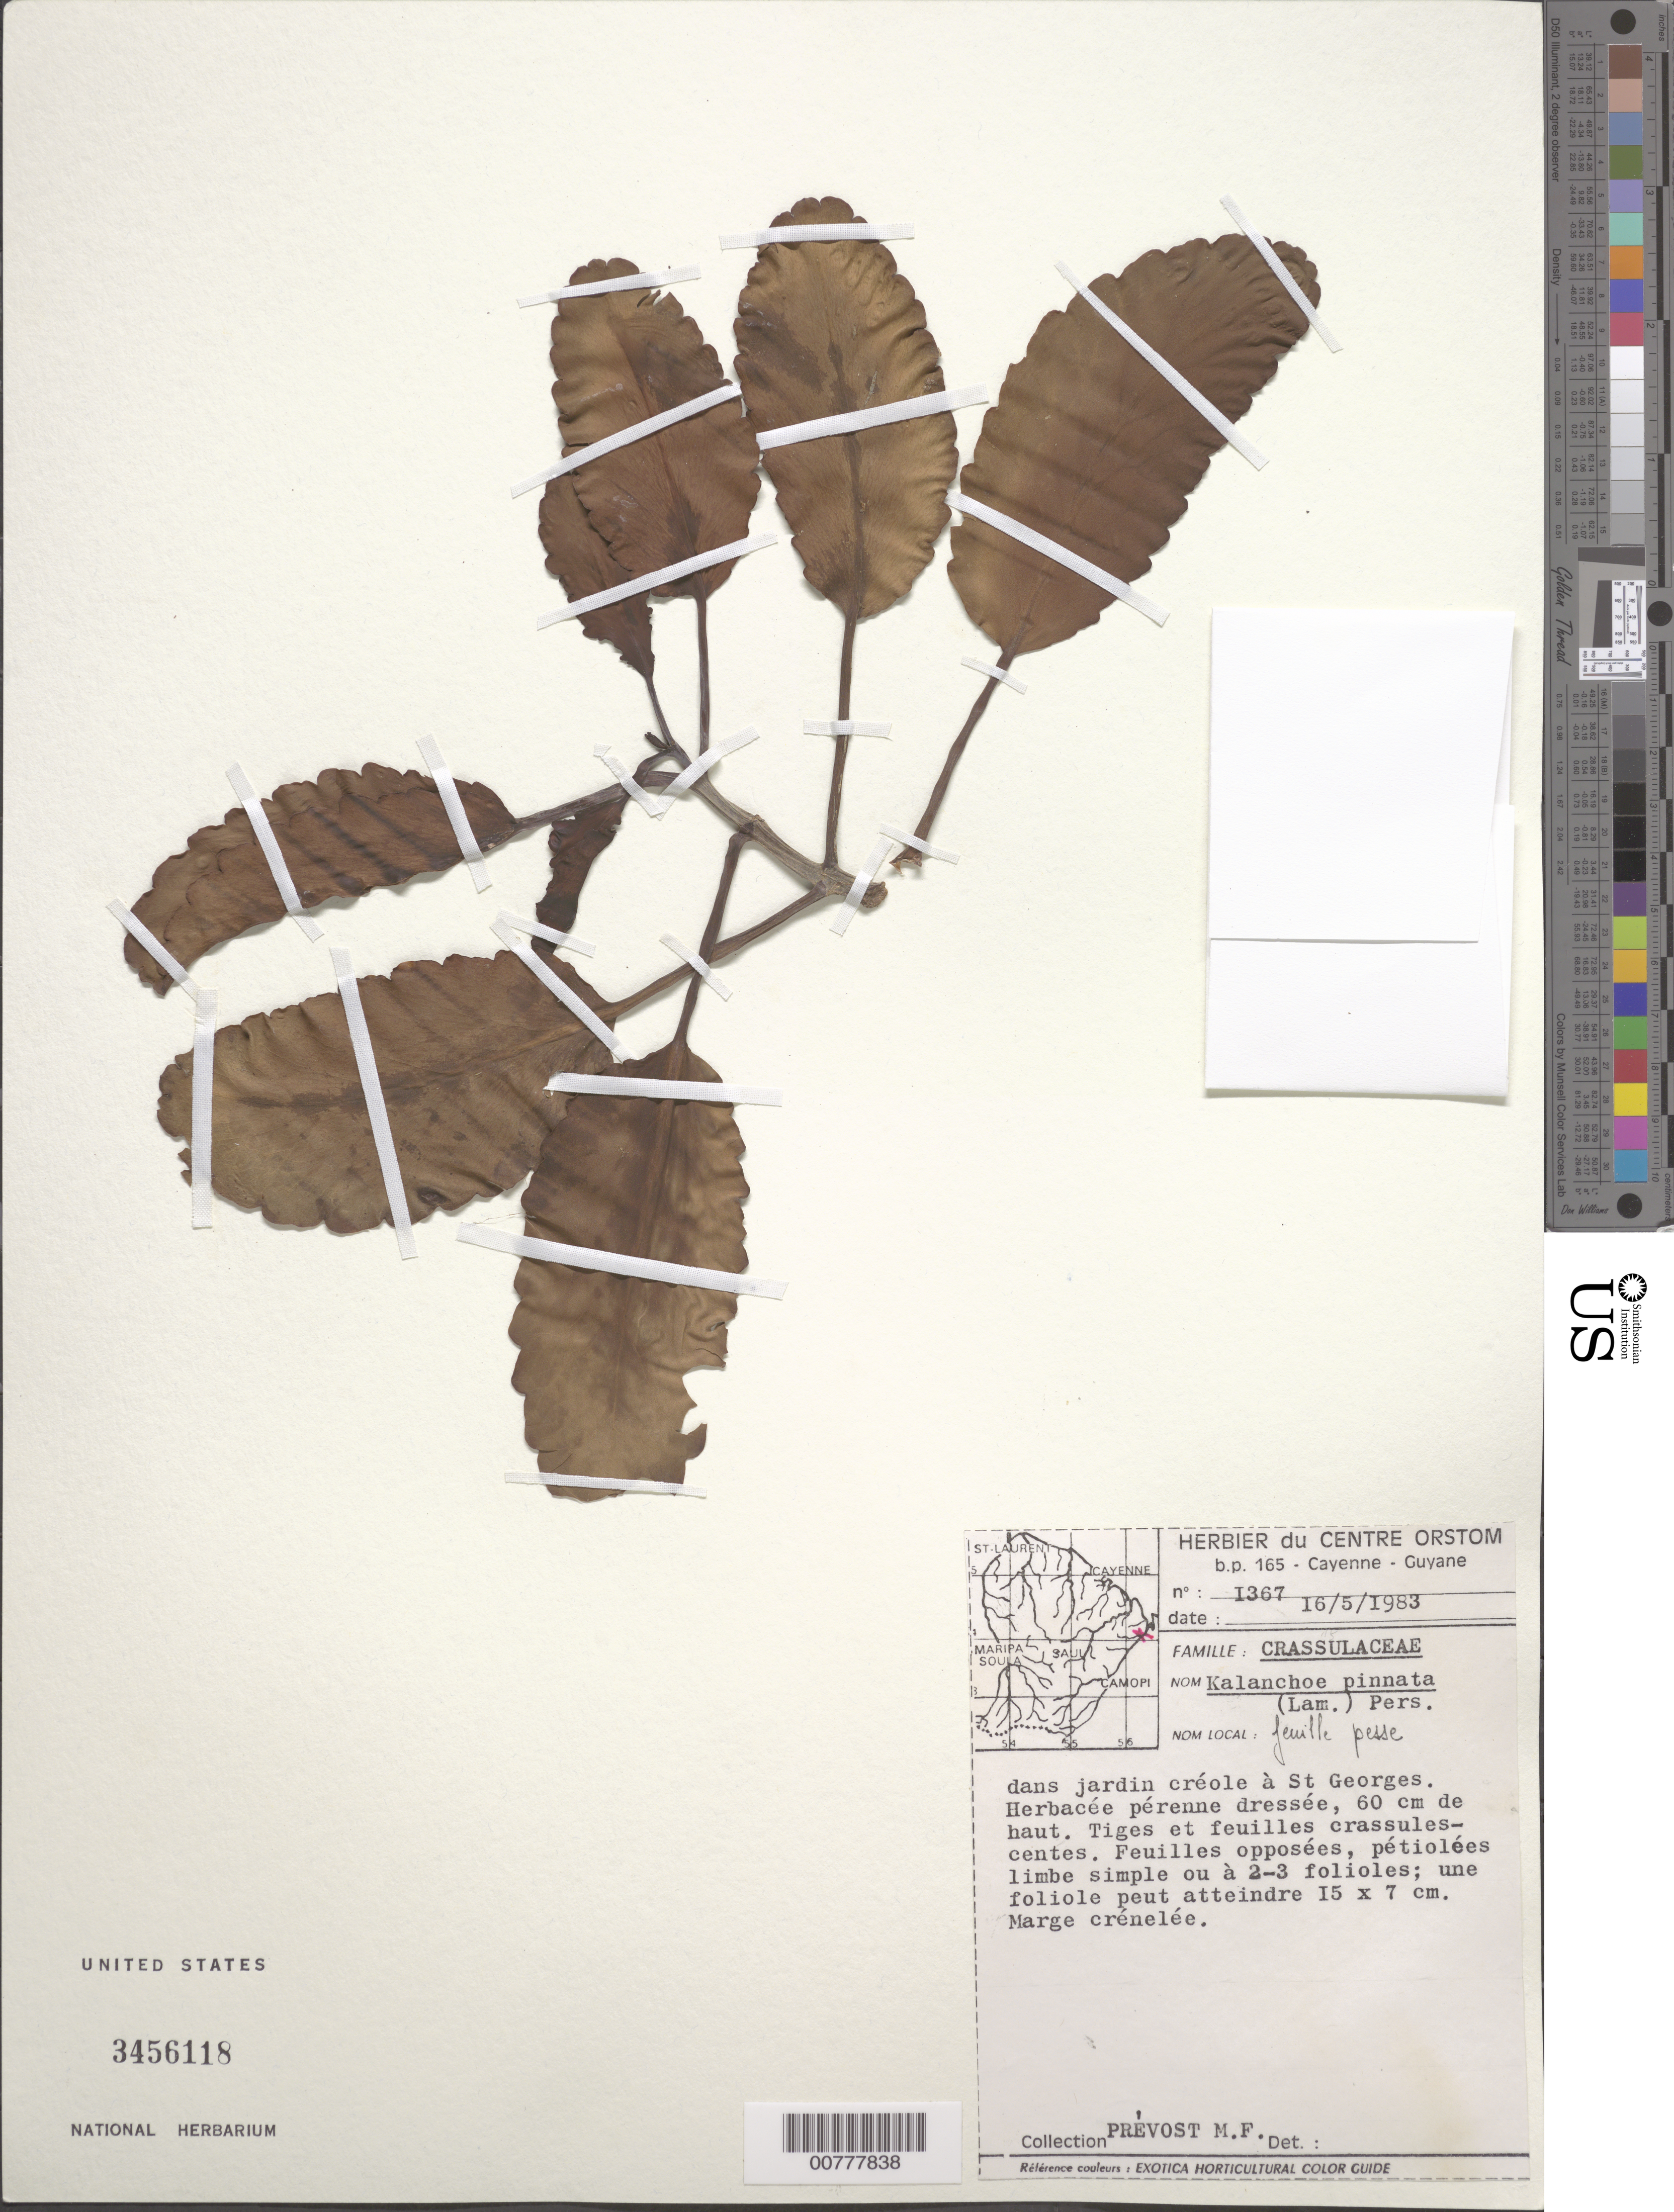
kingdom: Plantae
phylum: Tracheophyta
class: Magnoliopsida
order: Saxifragales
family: Crassulaceae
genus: Kalanchoe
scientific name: Kalanchoe pinnata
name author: (Lam.) Pers.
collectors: M.-F. Prévost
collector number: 1367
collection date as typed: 16-May-83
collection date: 1983-05-16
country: French Guiana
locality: St. Georges de l'Oyapock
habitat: Jardin créole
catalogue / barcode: US 3456118